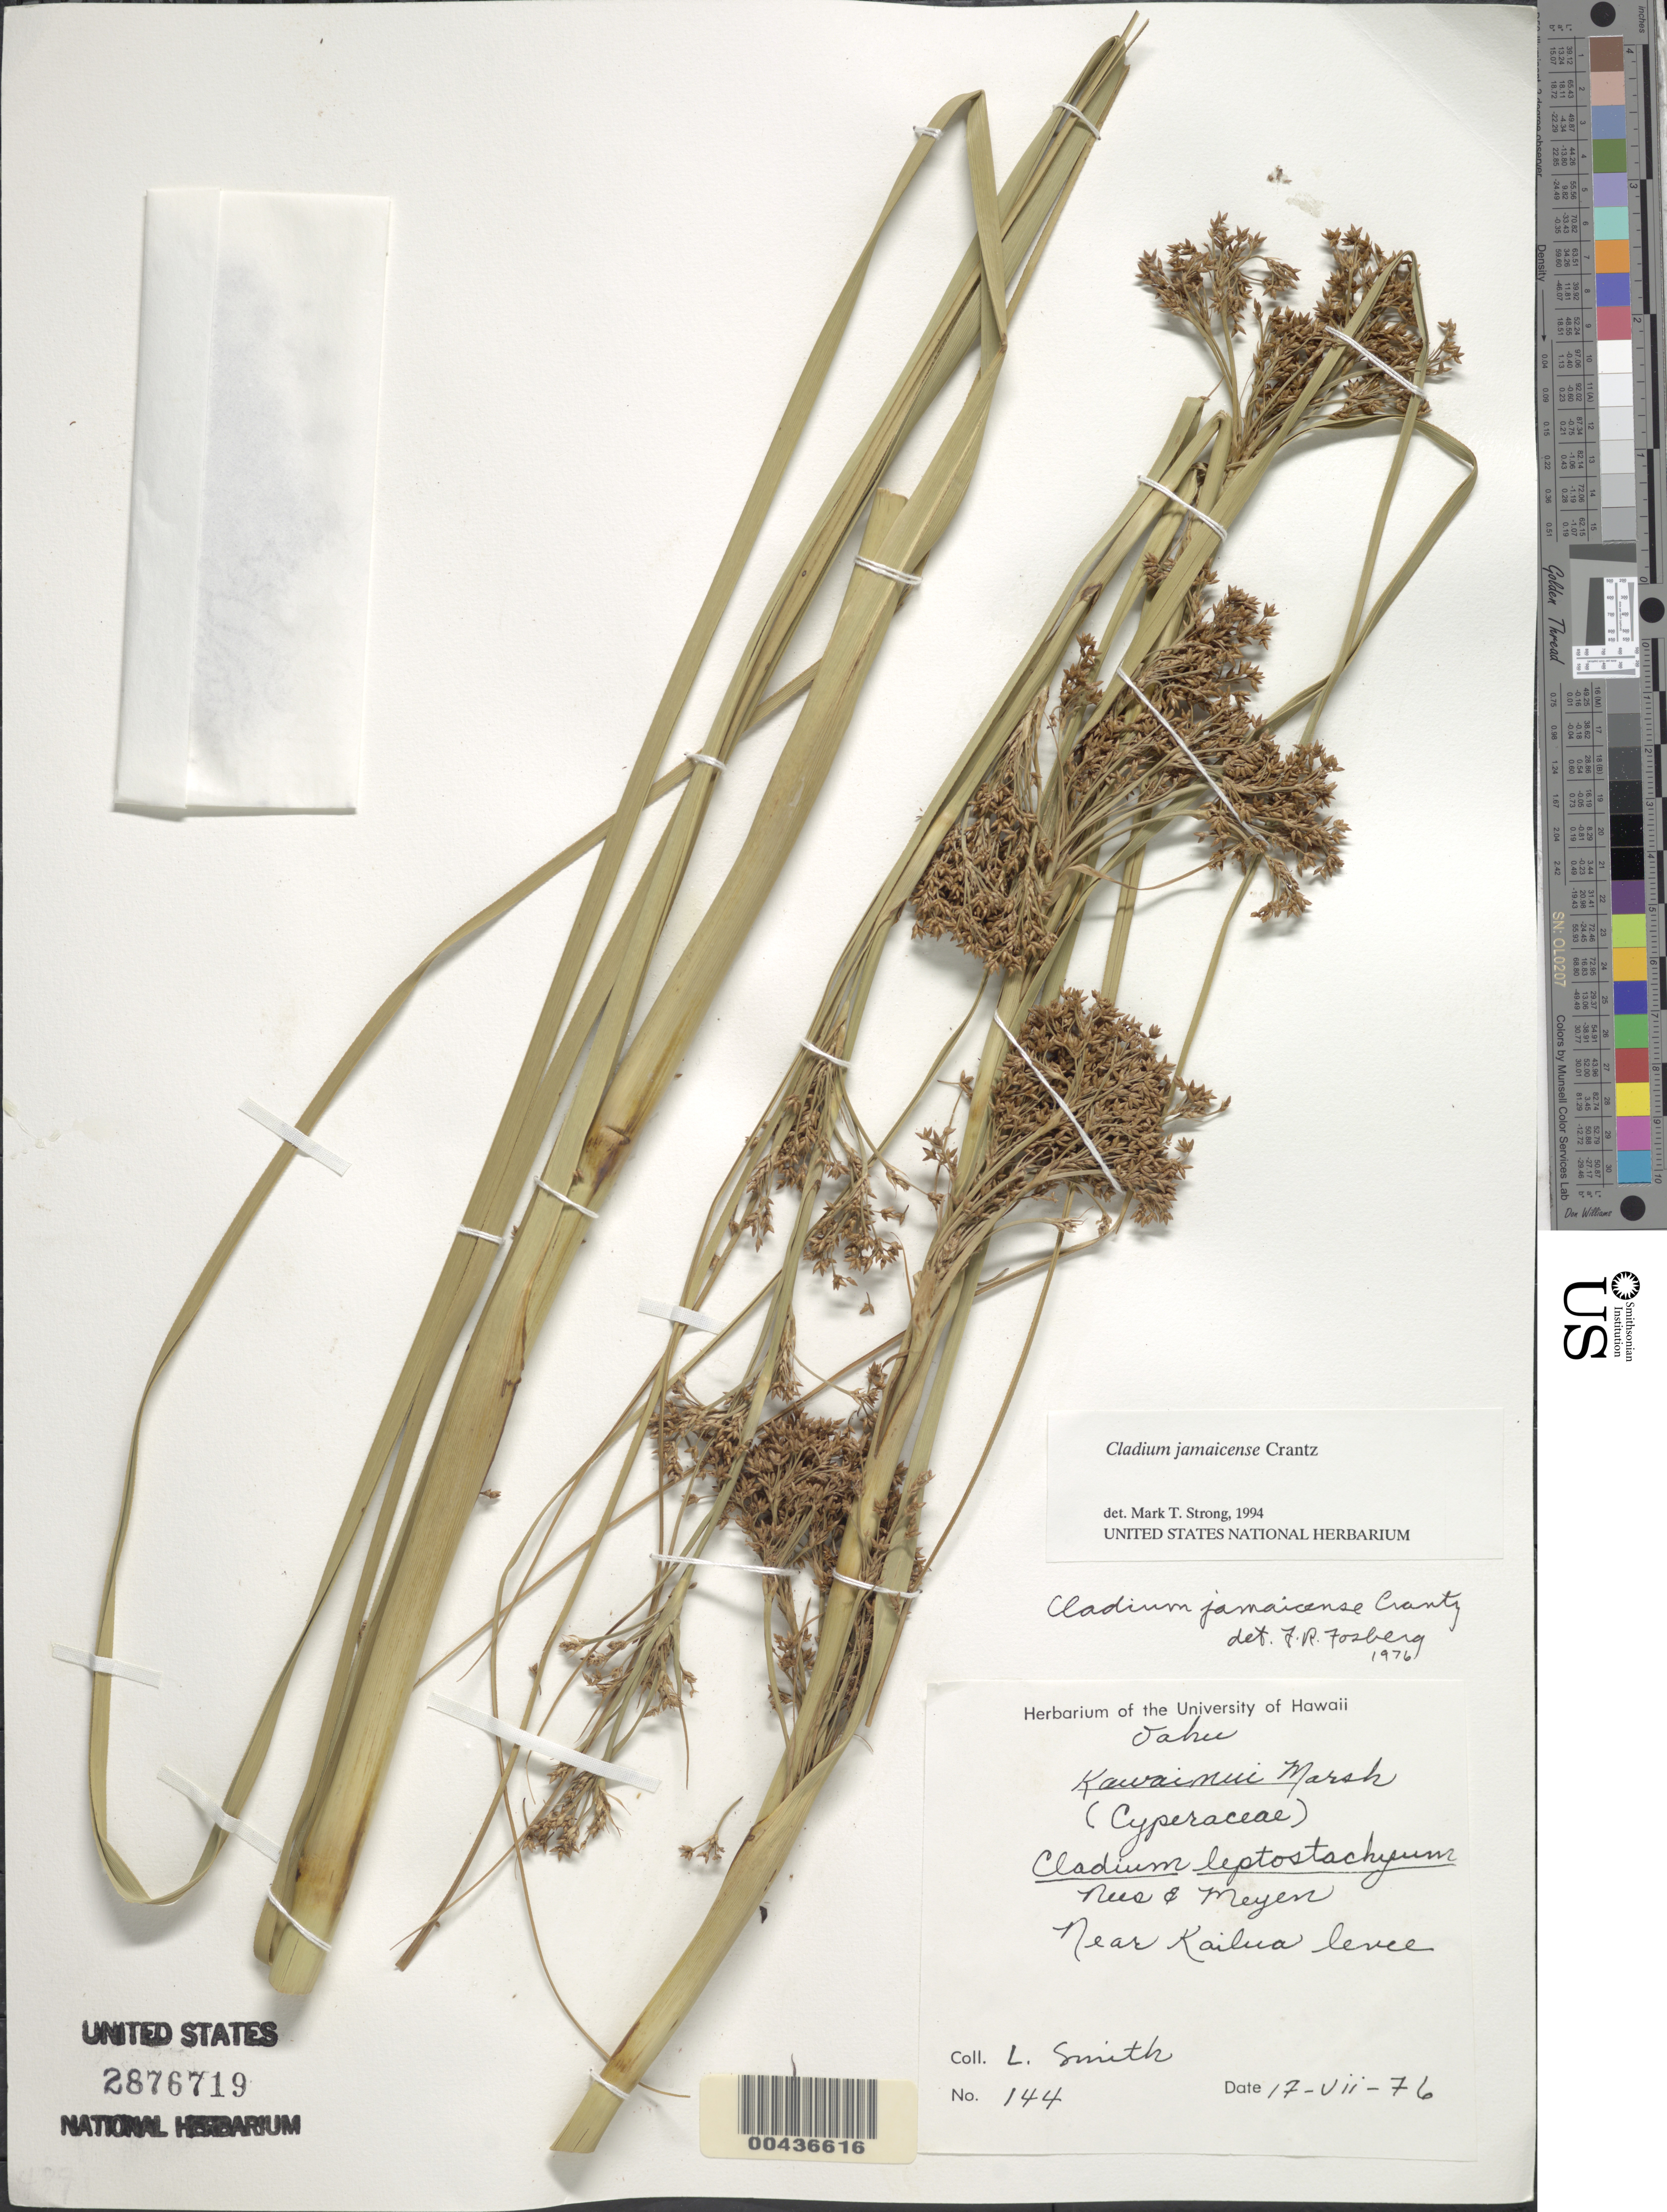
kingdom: Plantae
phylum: Tracheophyta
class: Liliopsida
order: Poales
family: Cyperaceae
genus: Cladium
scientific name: Cladium jamaicense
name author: Crantz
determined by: Fosberg, F. R.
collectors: L. Smith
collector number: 144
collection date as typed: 17 Jul 1976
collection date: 1976-07-17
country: United States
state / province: Hawaii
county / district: Honolulu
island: Oahu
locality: Kawainui Marsh, near Kailua levee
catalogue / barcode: US 2876719